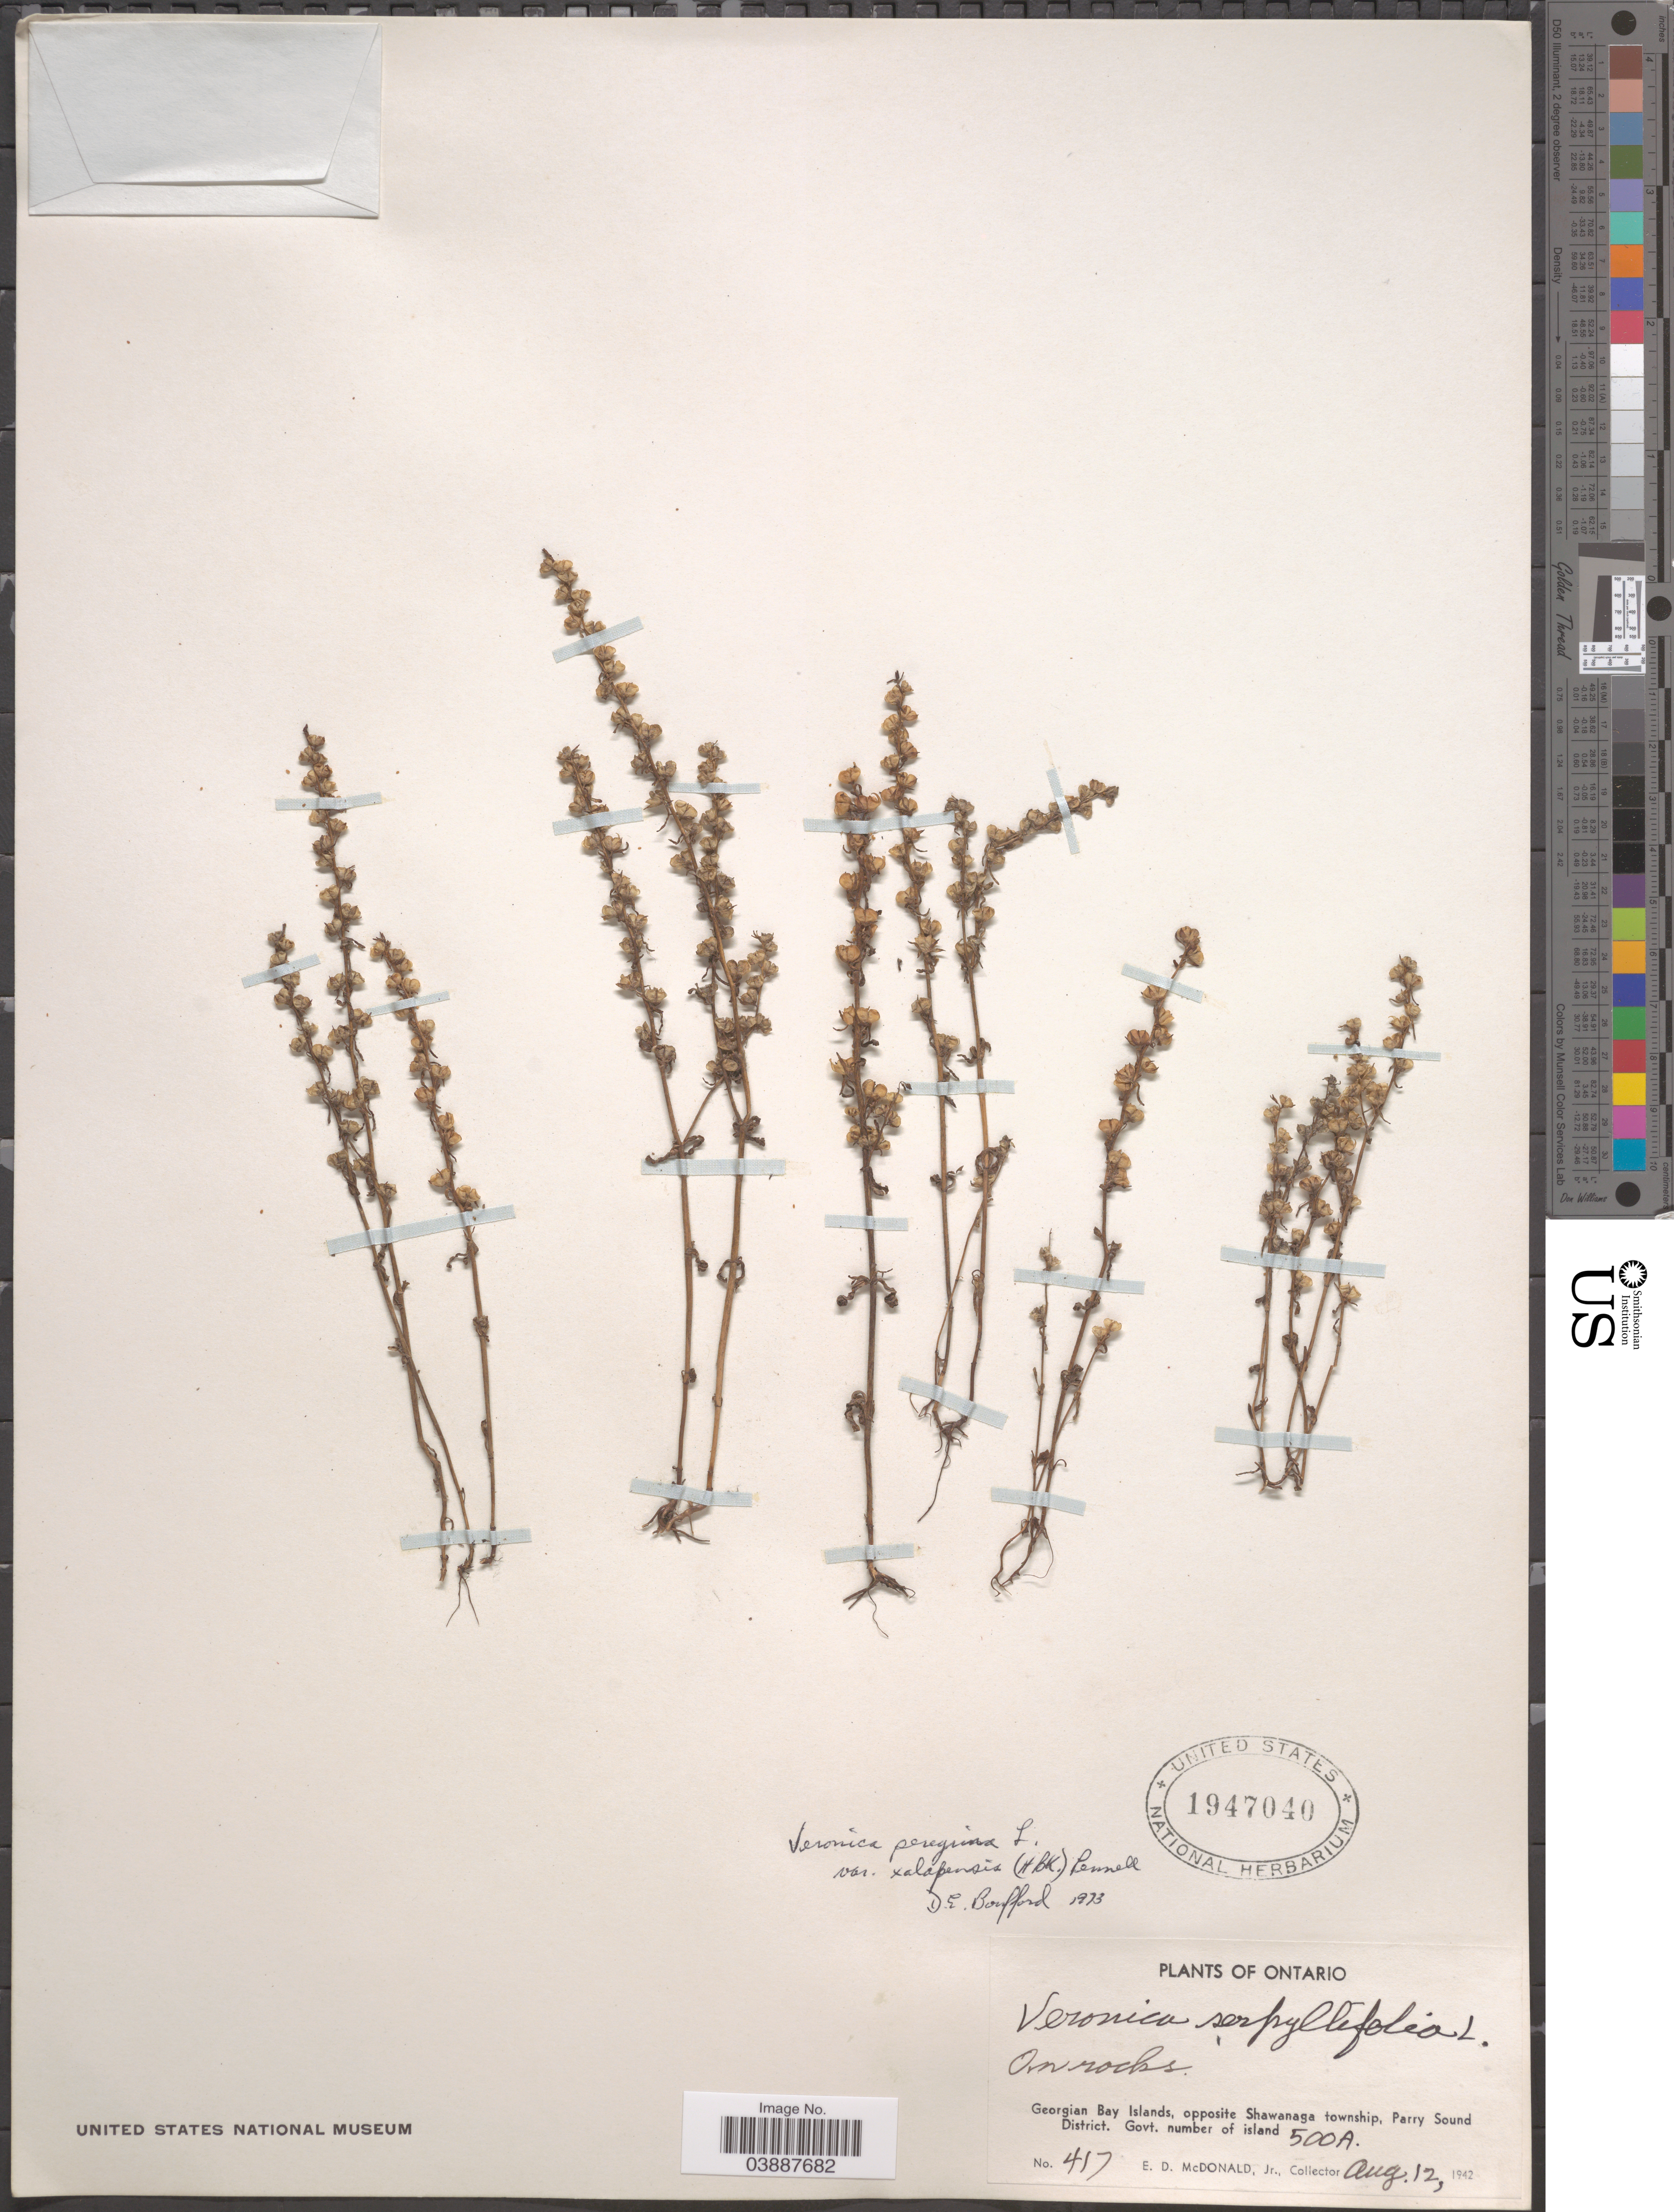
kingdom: Plantae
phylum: Tracheophyta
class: Magnoliopsida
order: Lamiales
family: Plantaginaceae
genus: Veronica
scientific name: Veronica peregrina var. xalapensis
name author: Kunth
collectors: E. D. McDonald Jr.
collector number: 417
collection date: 1942-08-12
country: Canada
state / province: Ontario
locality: Georgian Bay Islands, opposite Shawanaga township, Parry Sound District. Govt. number of island. 500A.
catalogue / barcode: US 1947040